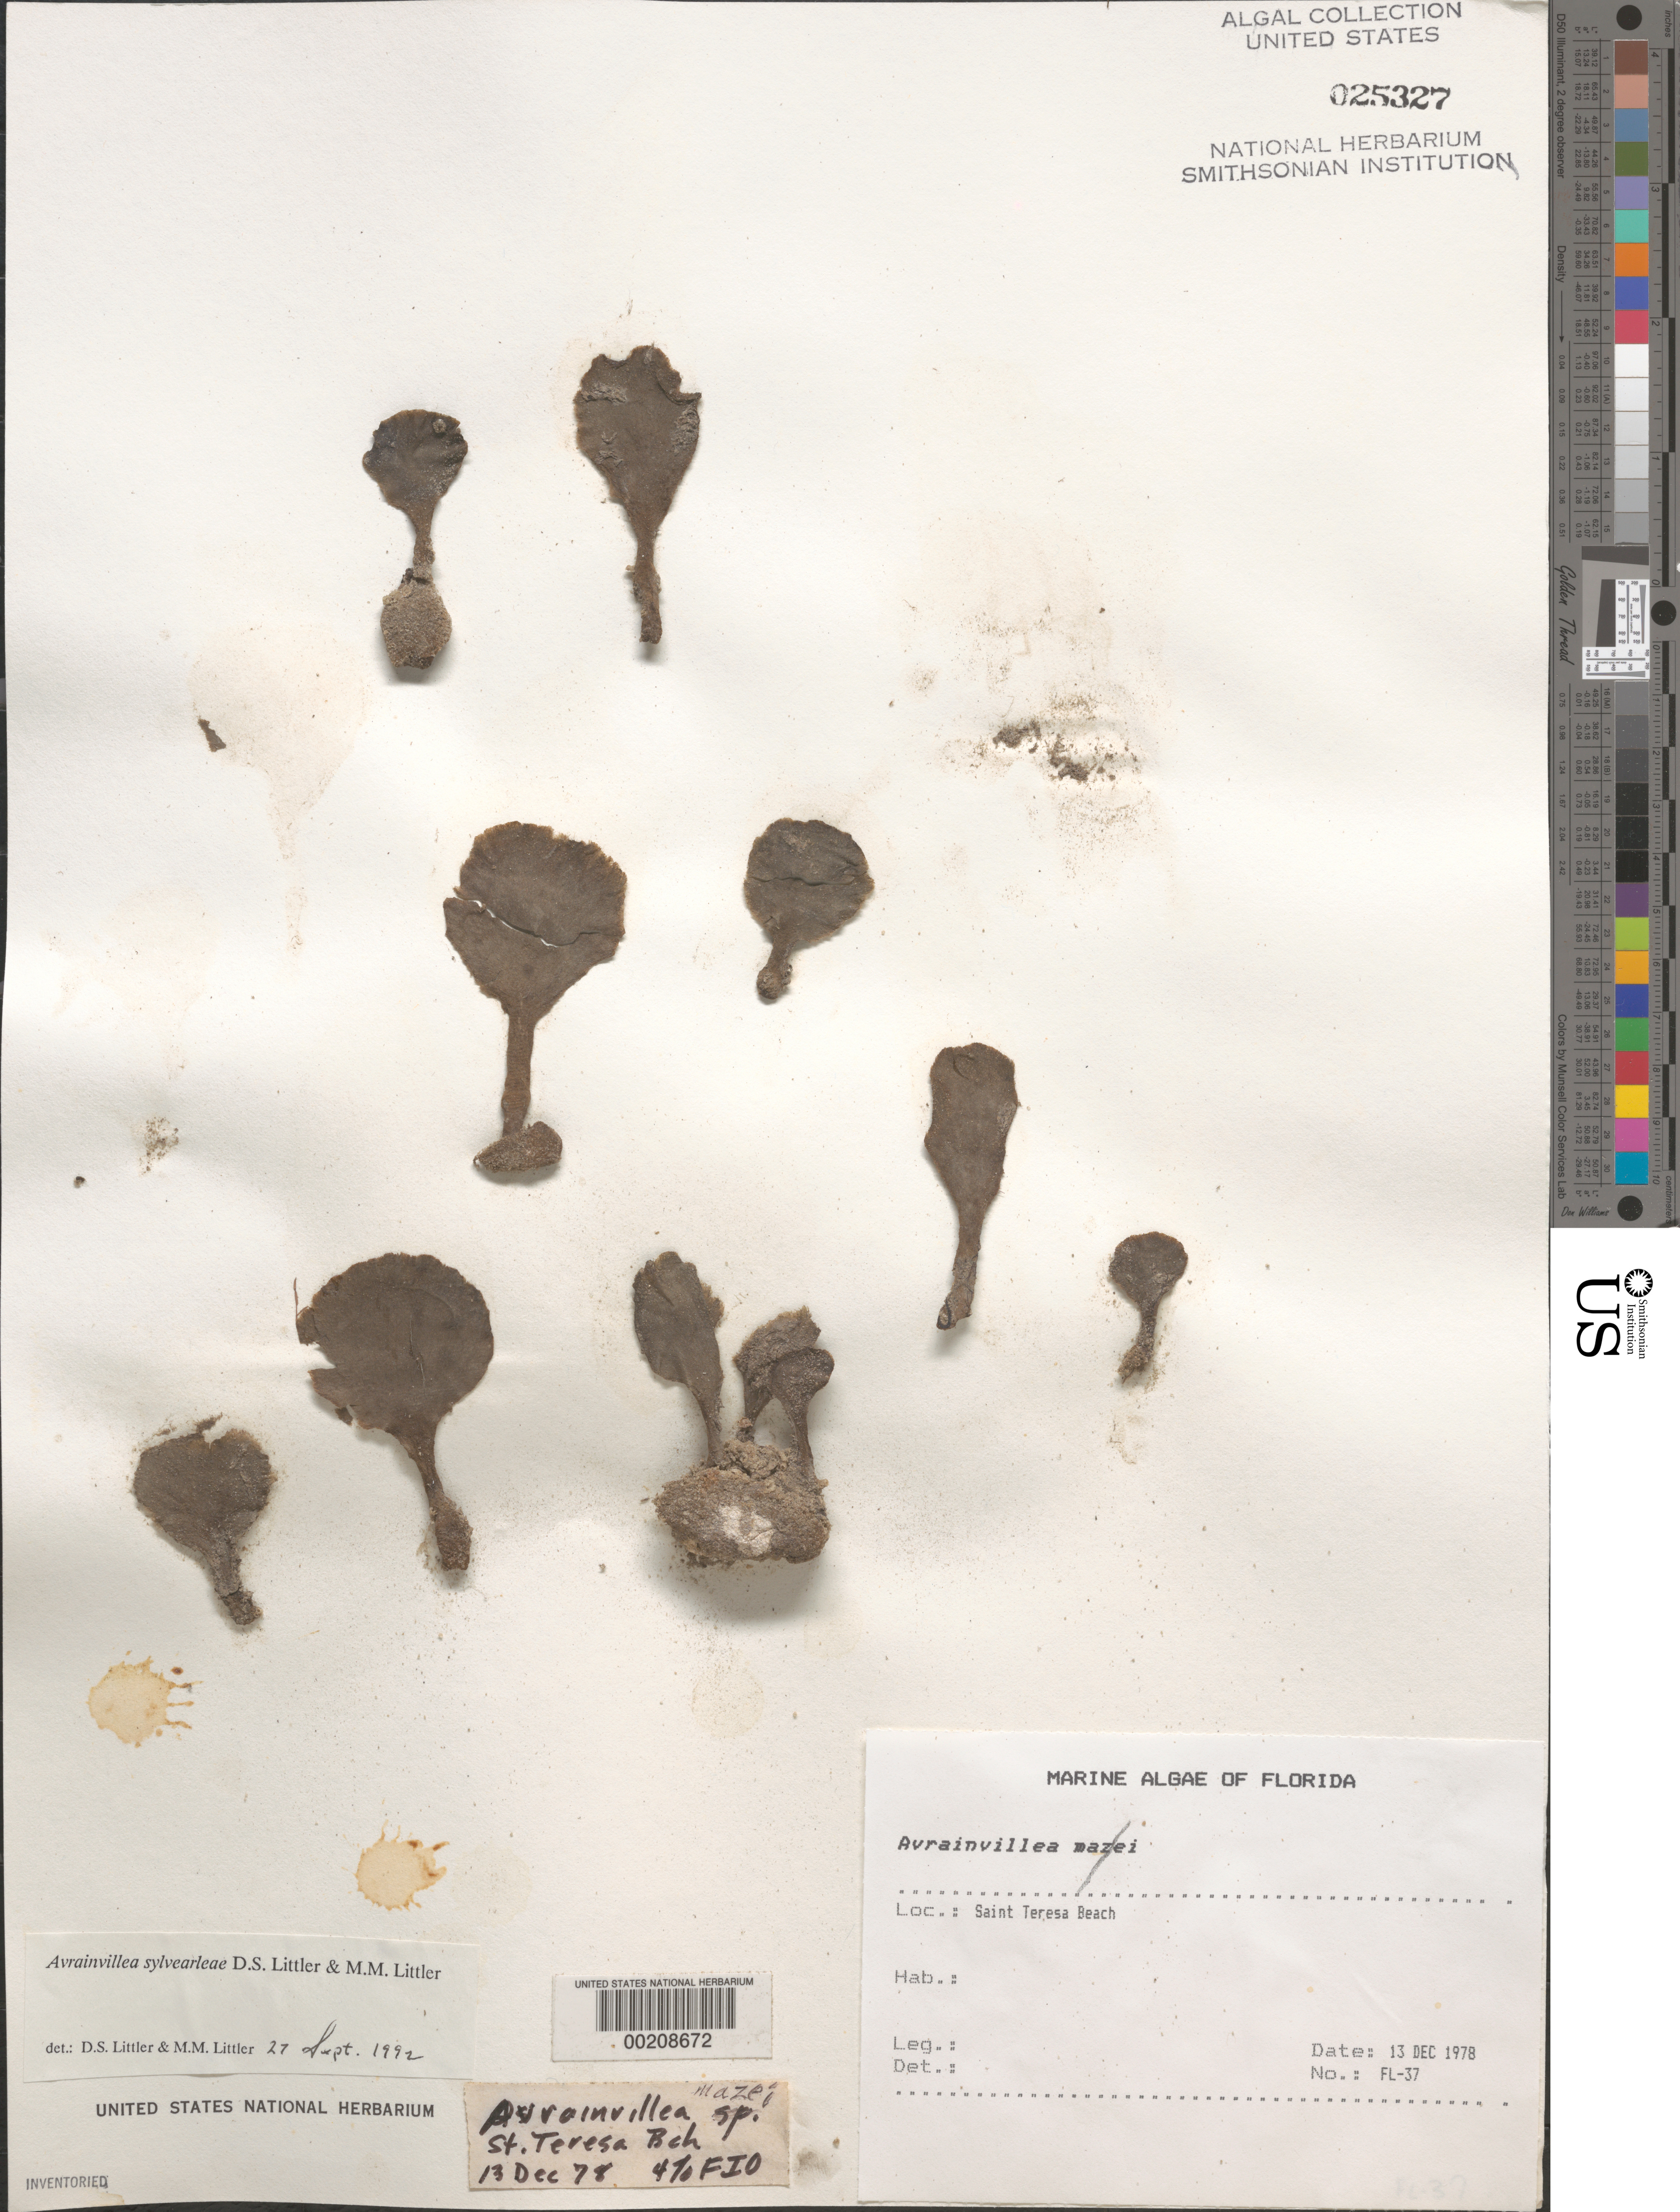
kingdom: Plantae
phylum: Chlorophyta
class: Ulvophyceae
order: Bryopsidales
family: Dichotomosiphonaceae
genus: Avrainvillea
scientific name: Avrainvillea sylvearleae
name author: D.S. Littler & Littler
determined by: Littler, D. S.; Littler, M. M.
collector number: FL-37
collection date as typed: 13 Dec 1978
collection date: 1978-12-13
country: United States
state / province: Florida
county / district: Franklin County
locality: Saint Teresa Beach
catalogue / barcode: US 25327